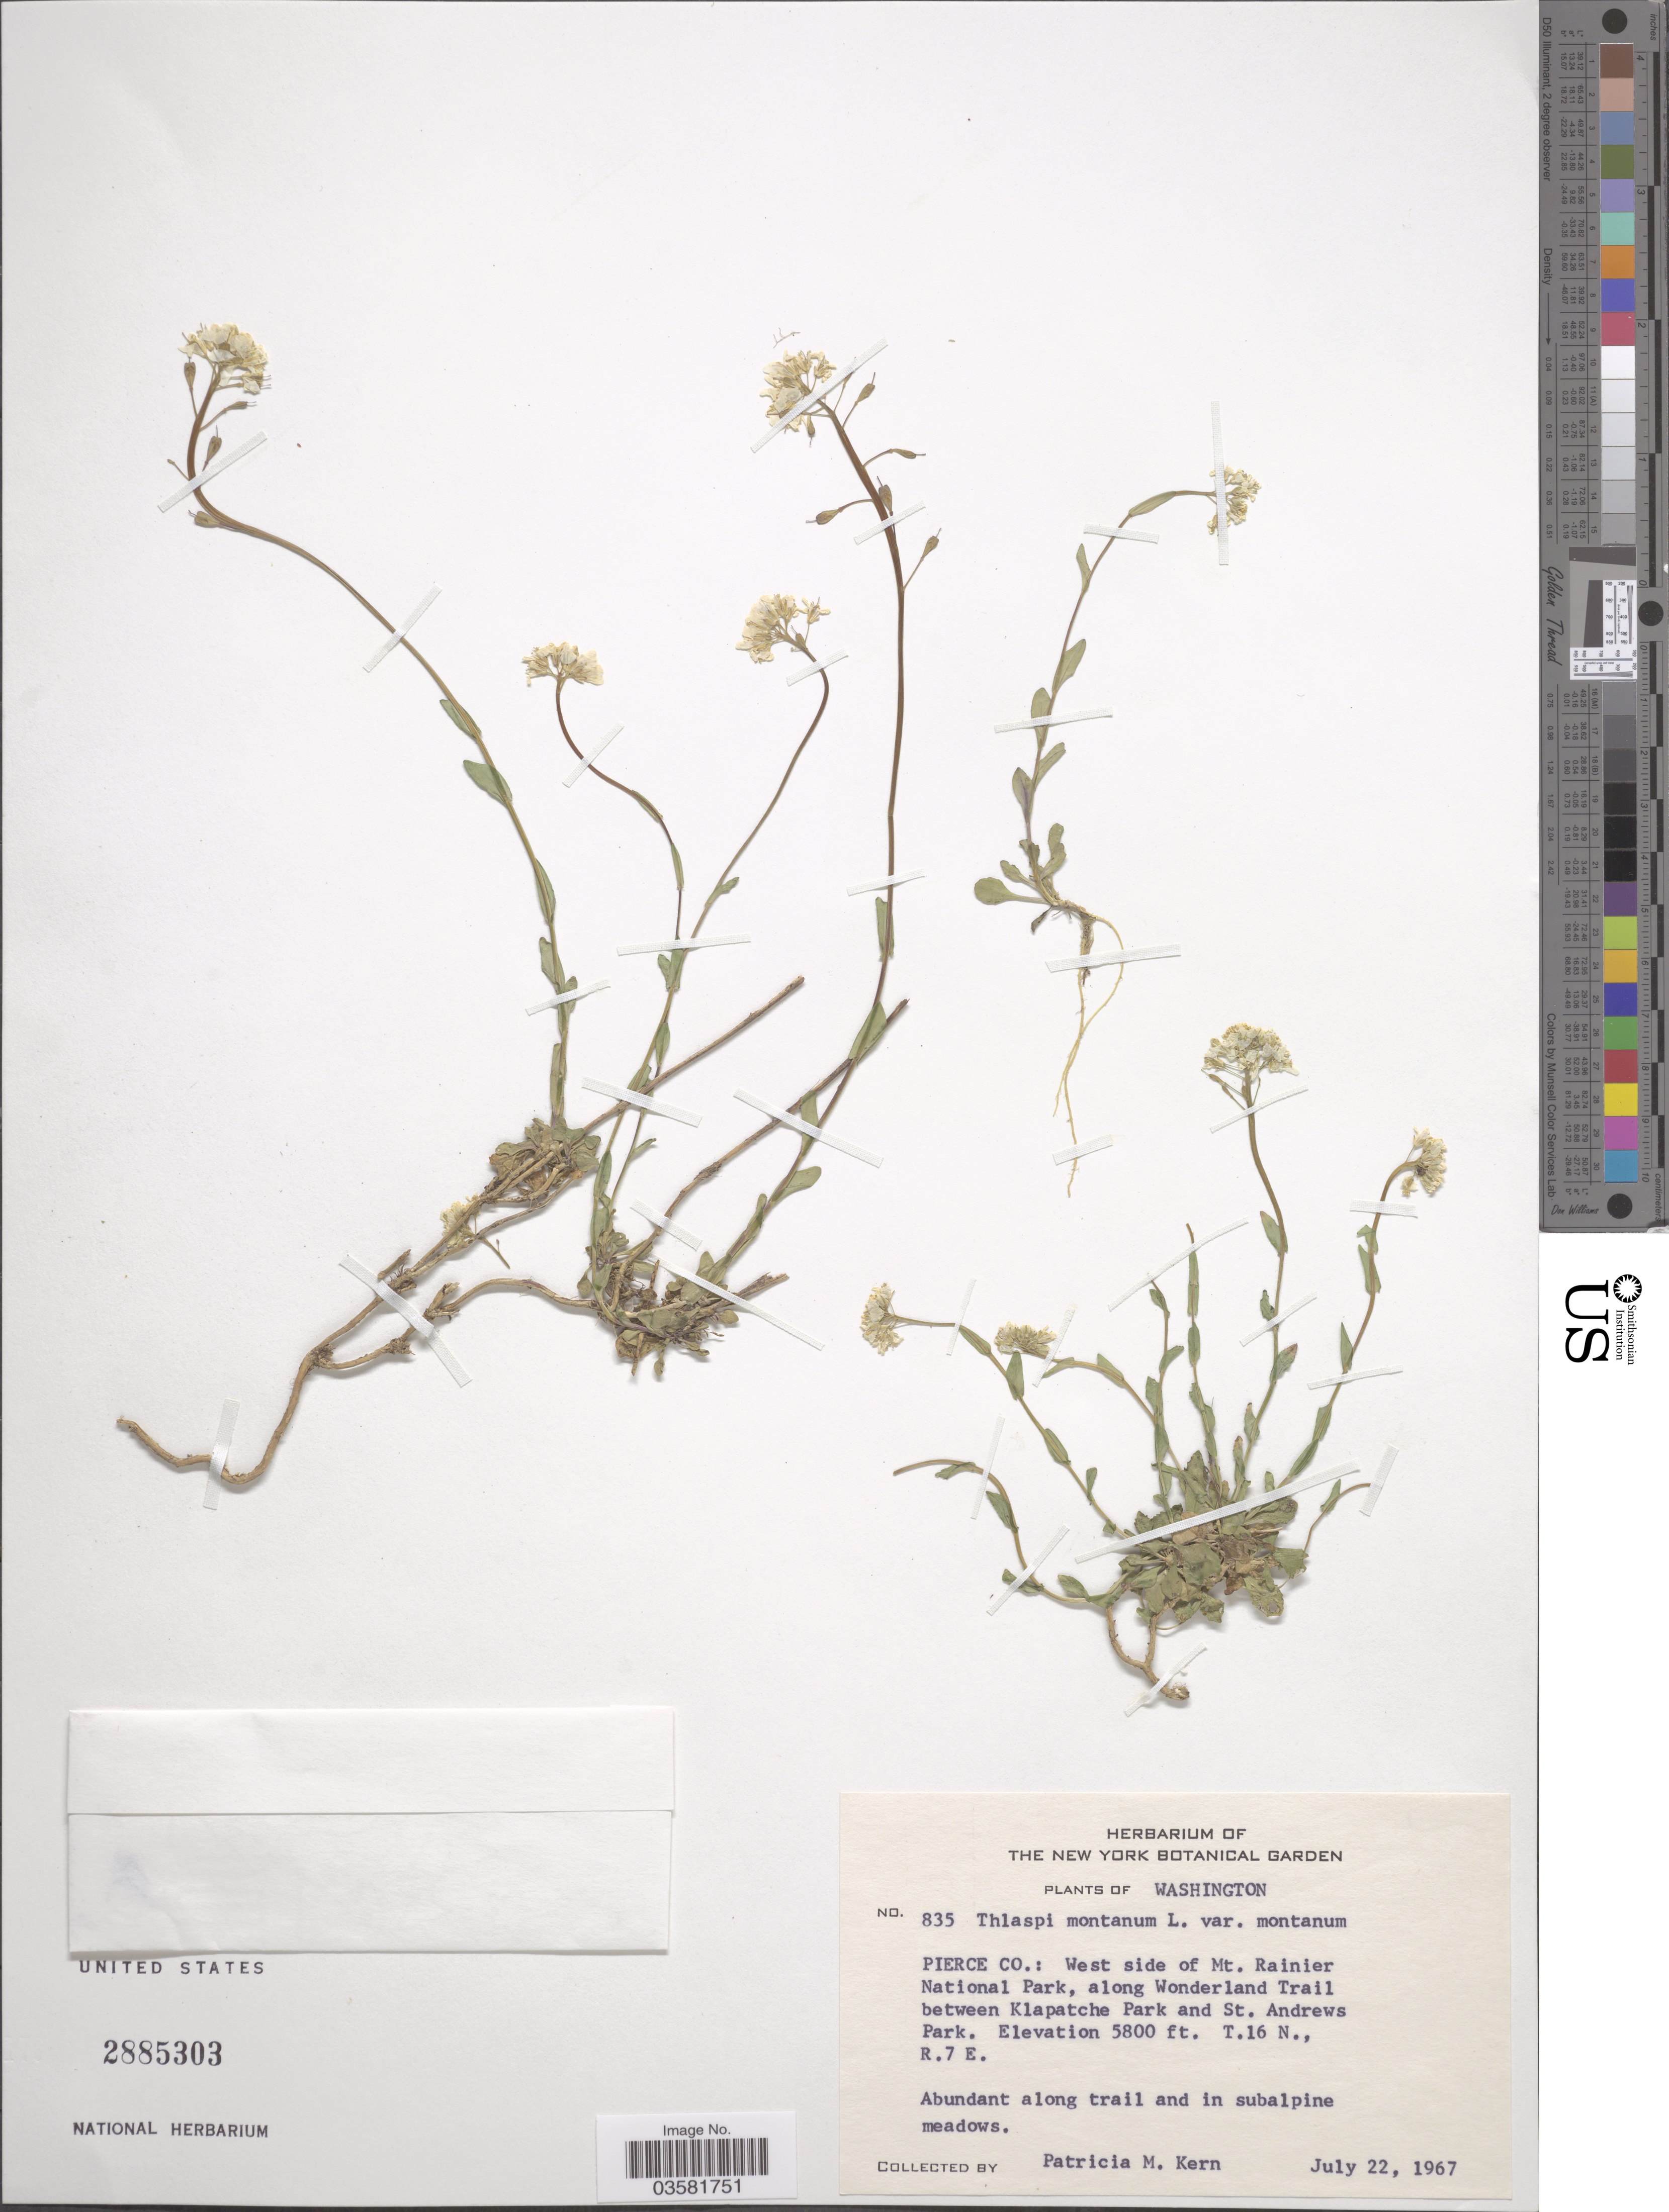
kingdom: Plantae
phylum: Tracheophyta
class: Magnoliopsida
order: Brassicales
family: Brassicaceae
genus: Thlaspi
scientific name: Thlaspi montanum var. montanum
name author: L.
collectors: P. M. Kern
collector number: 835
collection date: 1967-07-22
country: United States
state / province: Washington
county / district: Pierce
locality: Pierce Co.: West side of Mt. Rainier National Park, along Wonderland Trail between Klapatche Park and St. Andrews Park. T. 16 N., R. 7 E.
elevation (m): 1768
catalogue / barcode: US 2885303